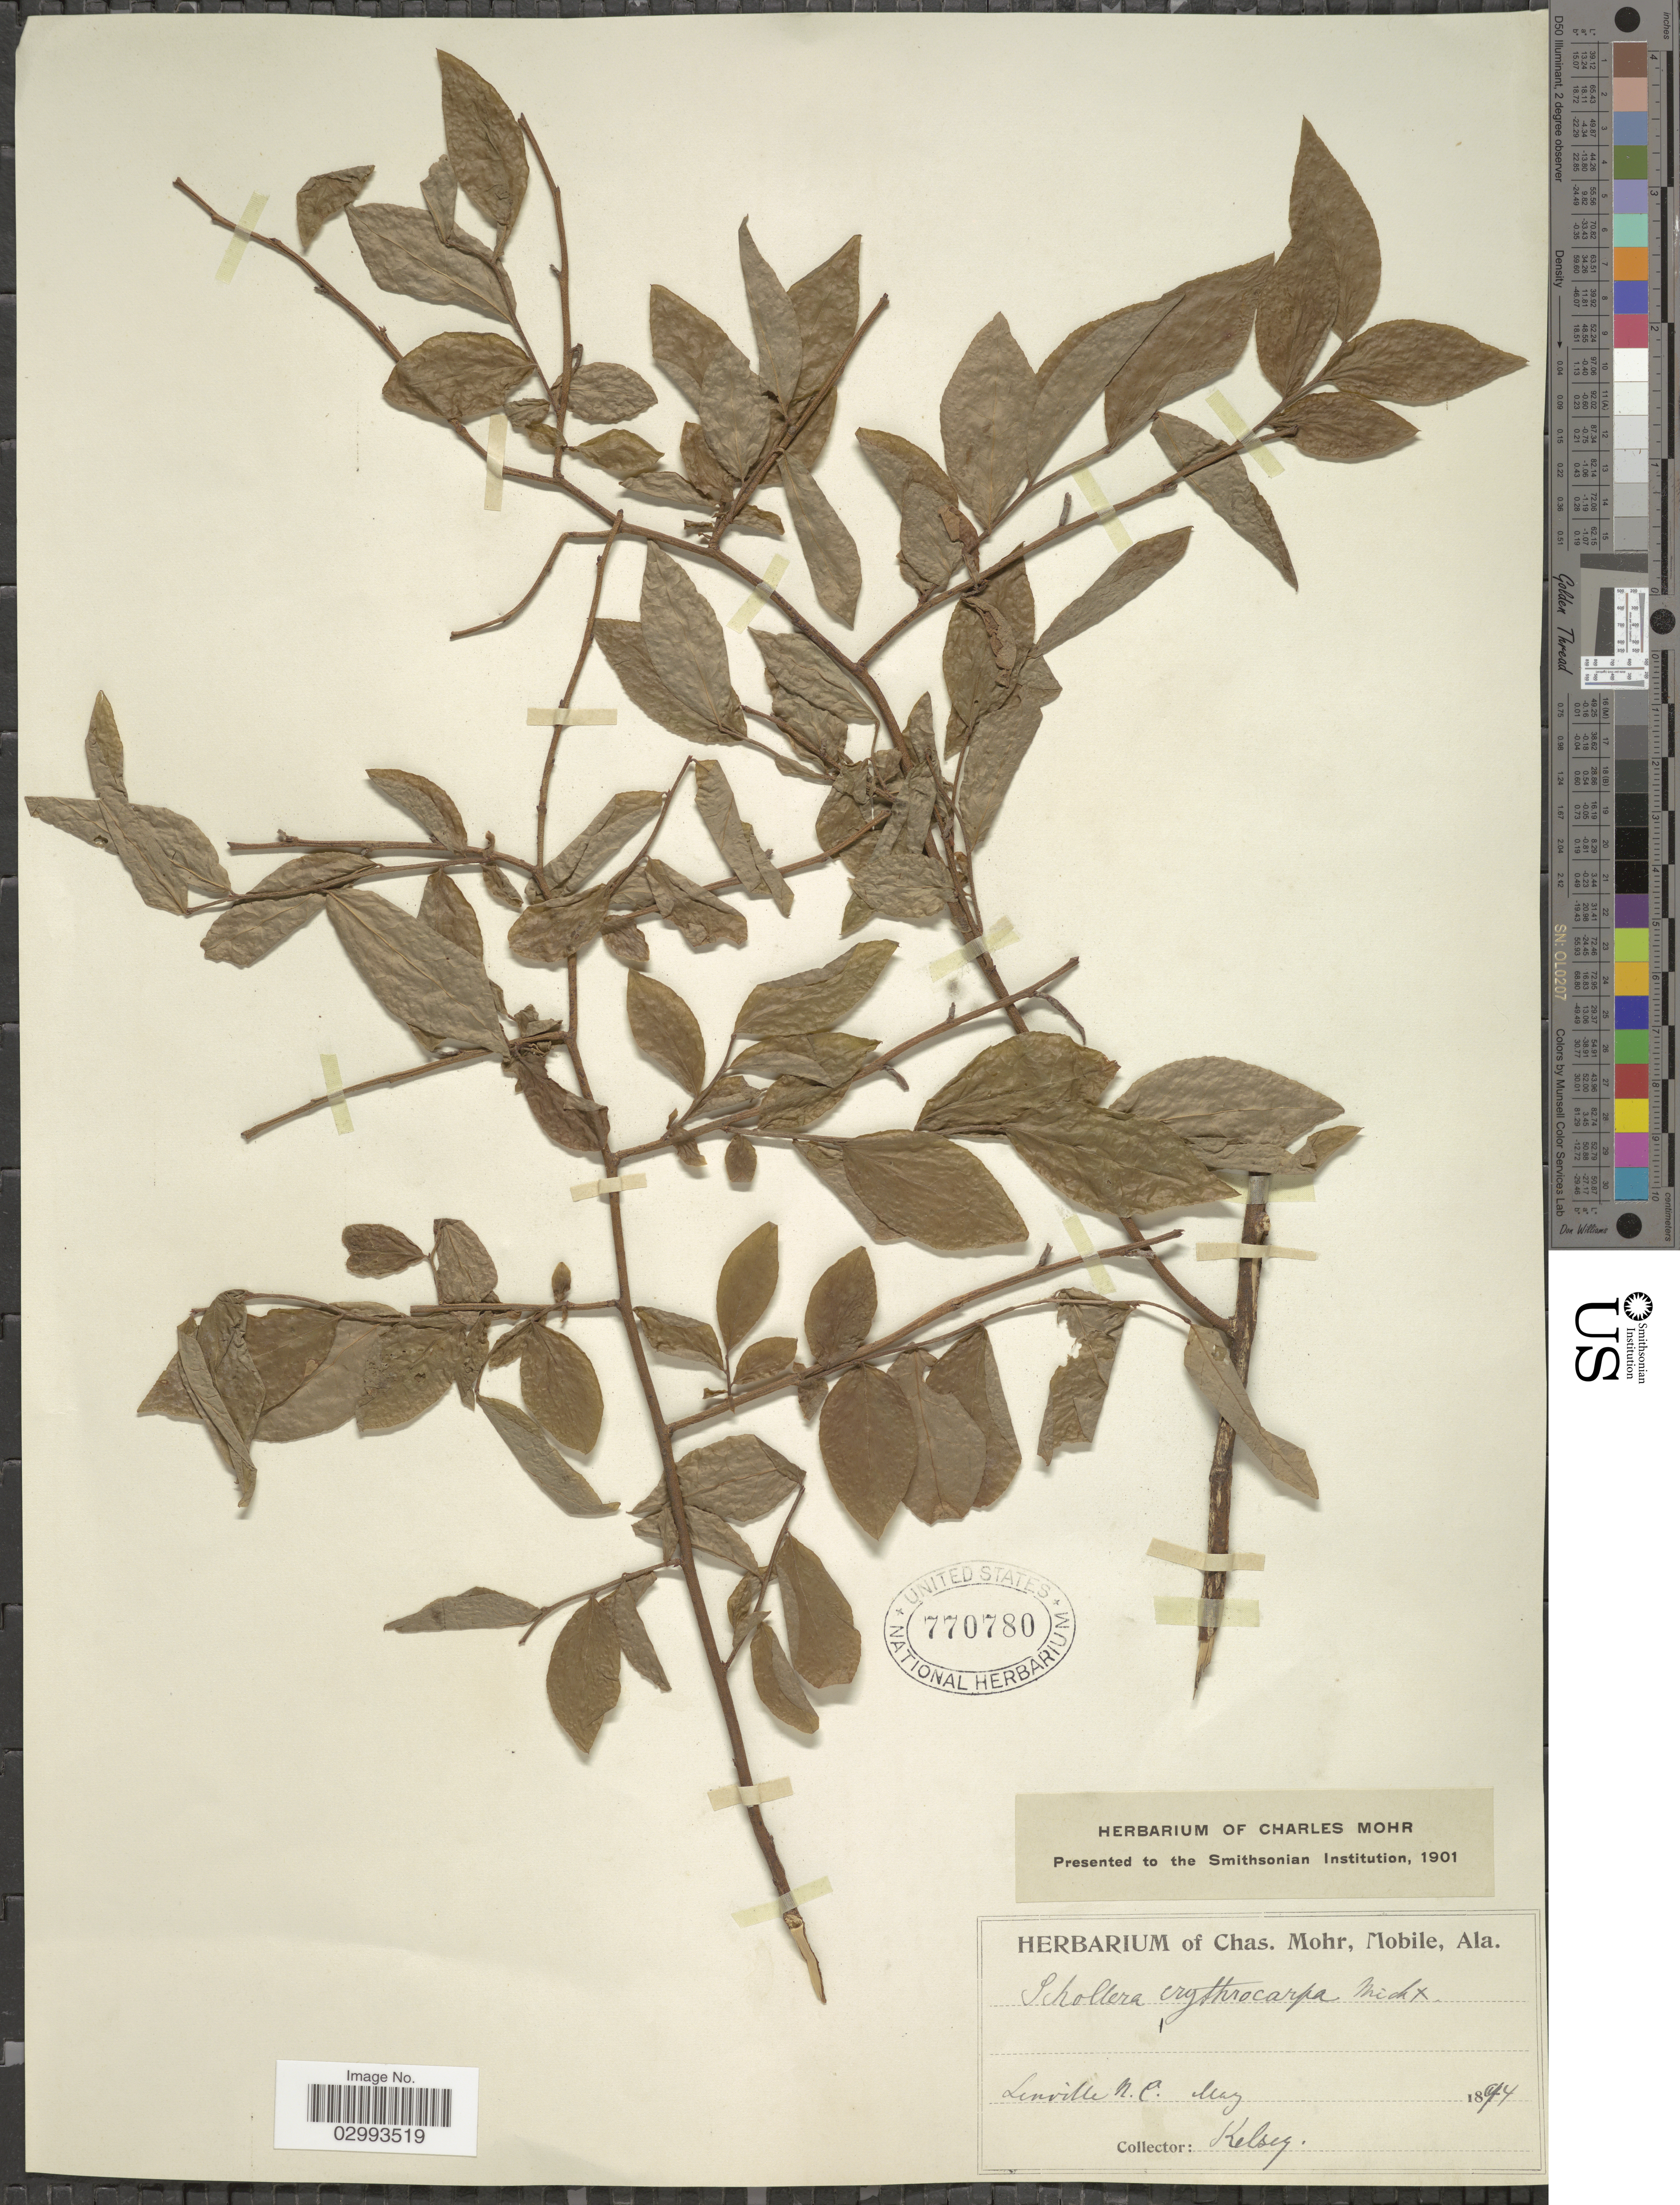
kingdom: Plantae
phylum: Tracheophyta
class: Magnoliopsida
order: Ericales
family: Ericaceae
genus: Hugeria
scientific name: Hugeria erythrocarpa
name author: (Michx.) Small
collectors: Kelsey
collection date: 1894-05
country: United States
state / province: North Carolina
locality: Linville.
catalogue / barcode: US 770780